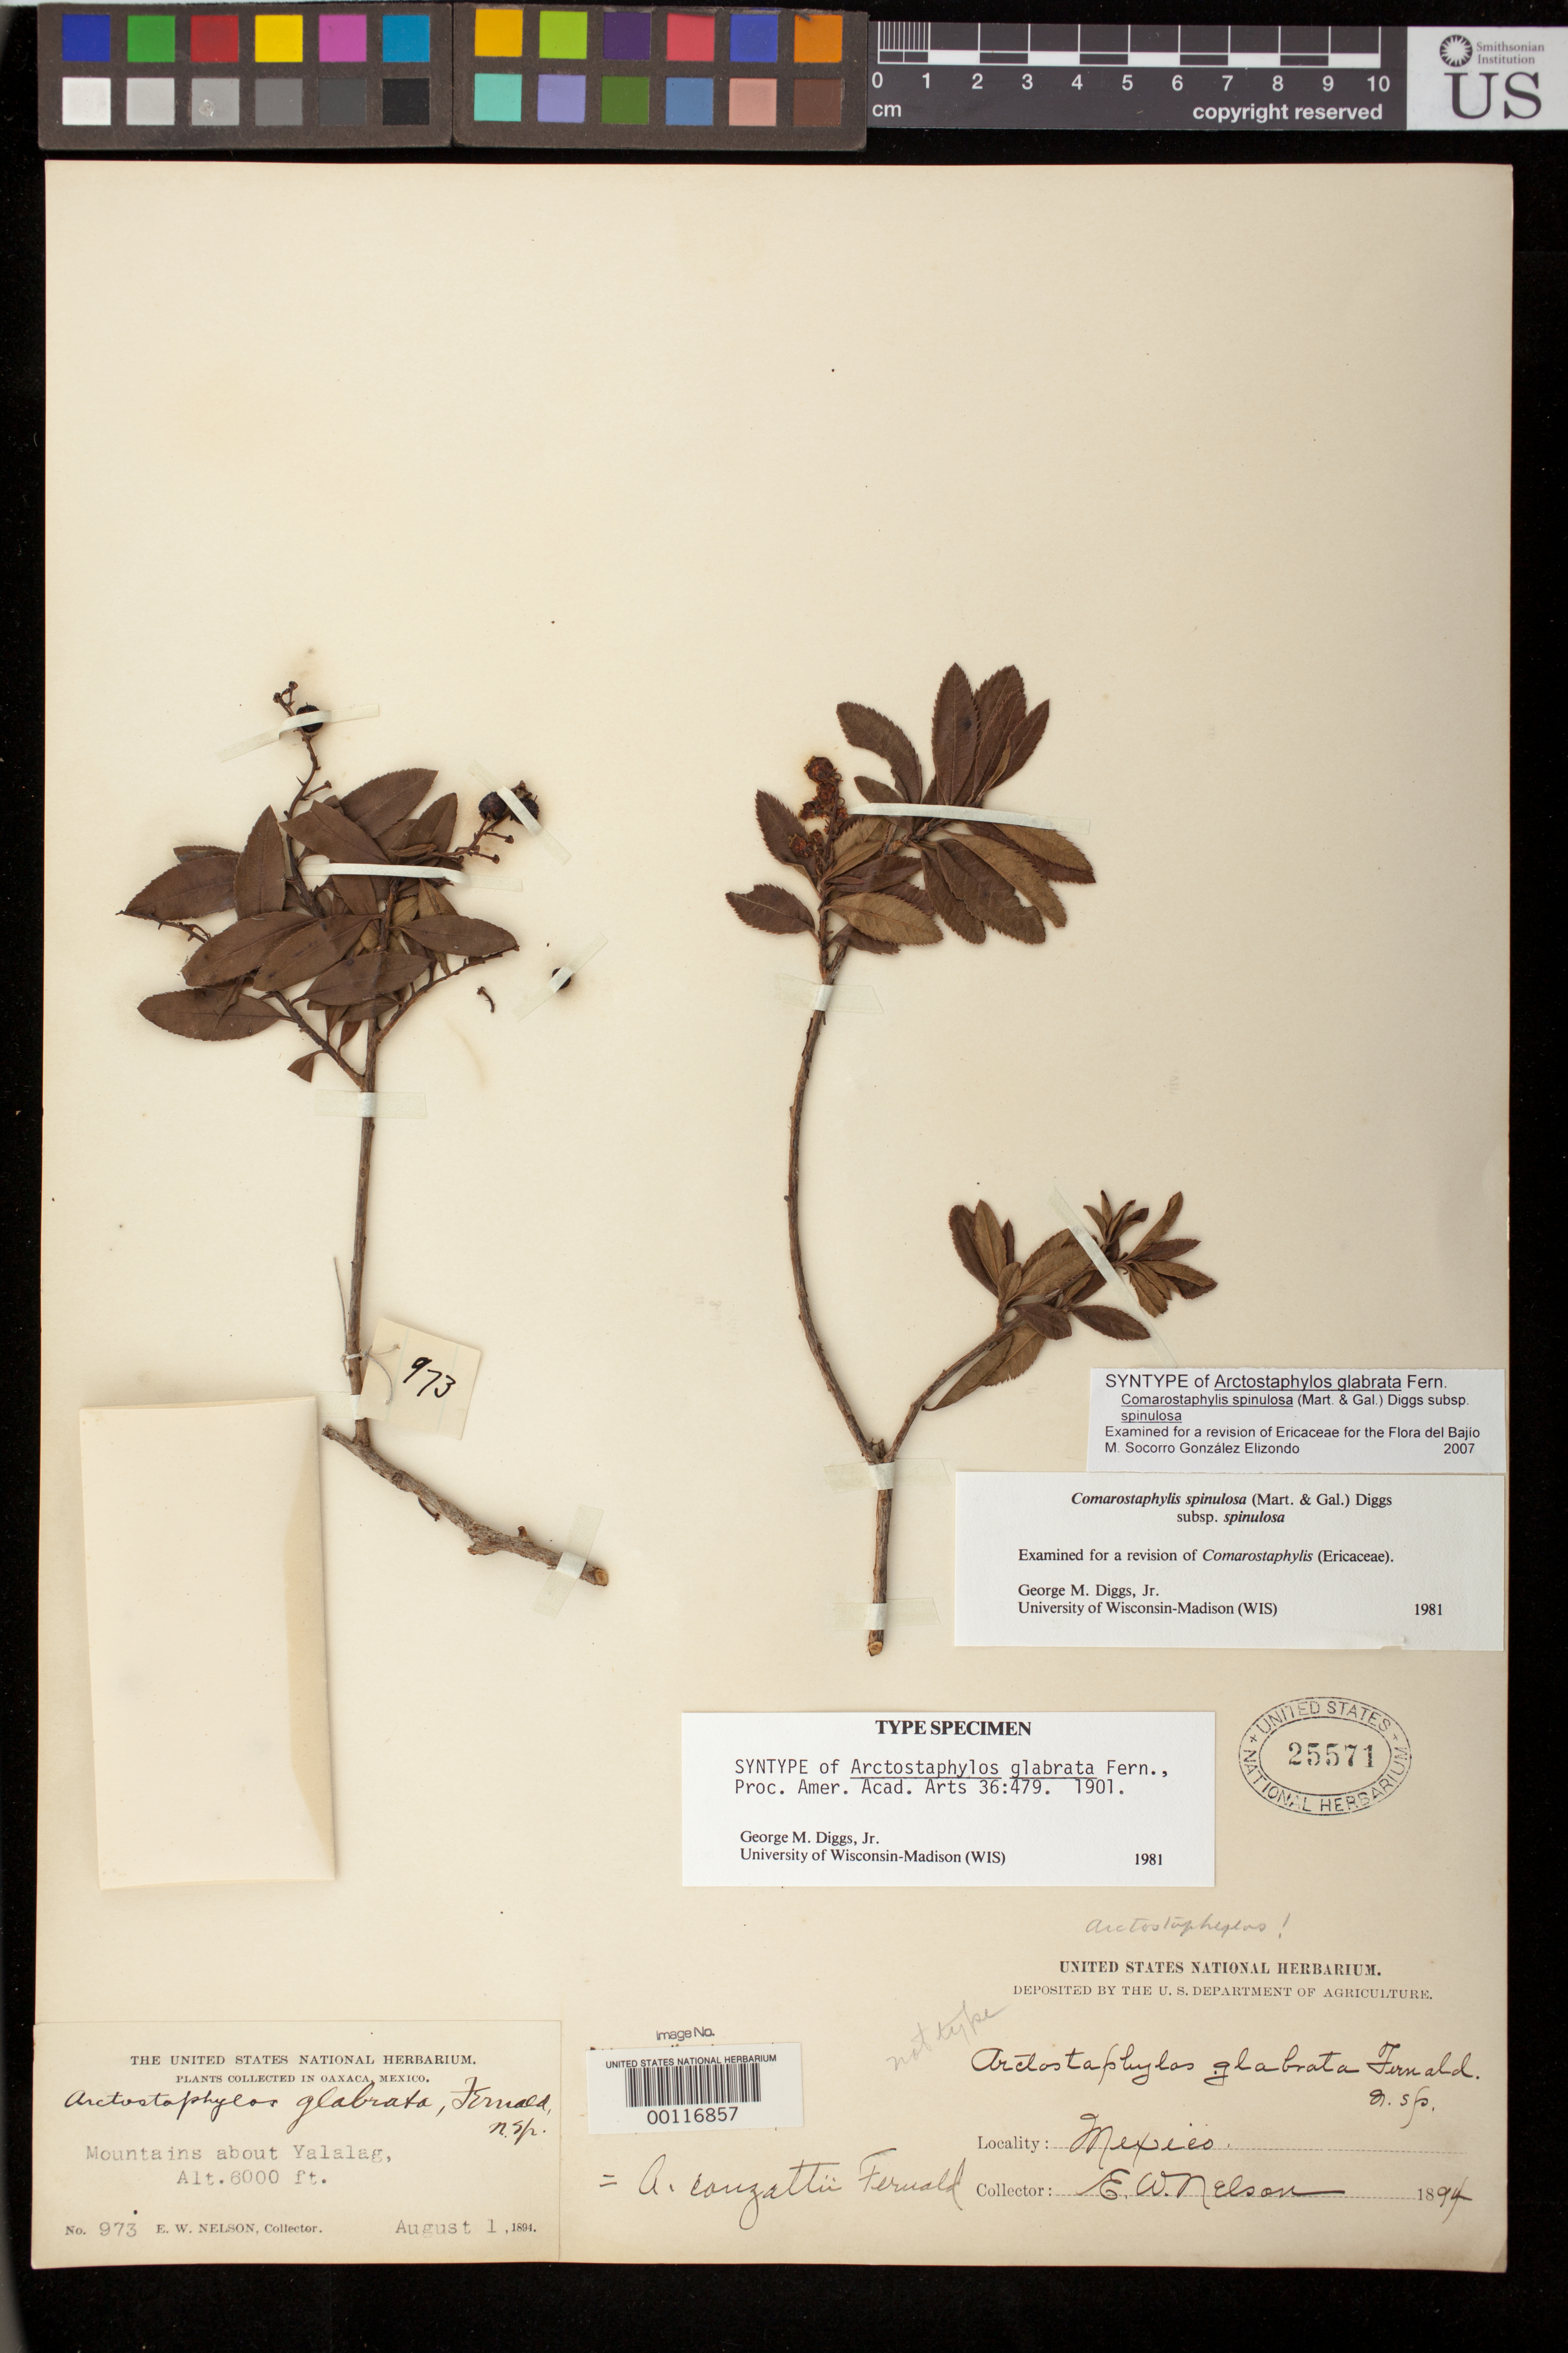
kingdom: Plantae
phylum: Tracheophyta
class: Magnoliopsida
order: Ericales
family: Ericaceae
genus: Arctostaphylos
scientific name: Arctostaphylos glabrata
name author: Fernald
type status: Syntype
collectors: E. W. Nelson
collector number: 973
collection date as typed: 01 Aug 1894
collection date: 1894-08-01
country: Mexico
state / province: Oaxaca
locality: Mts. about Yalalag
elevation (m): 1850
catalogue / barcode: US 25571